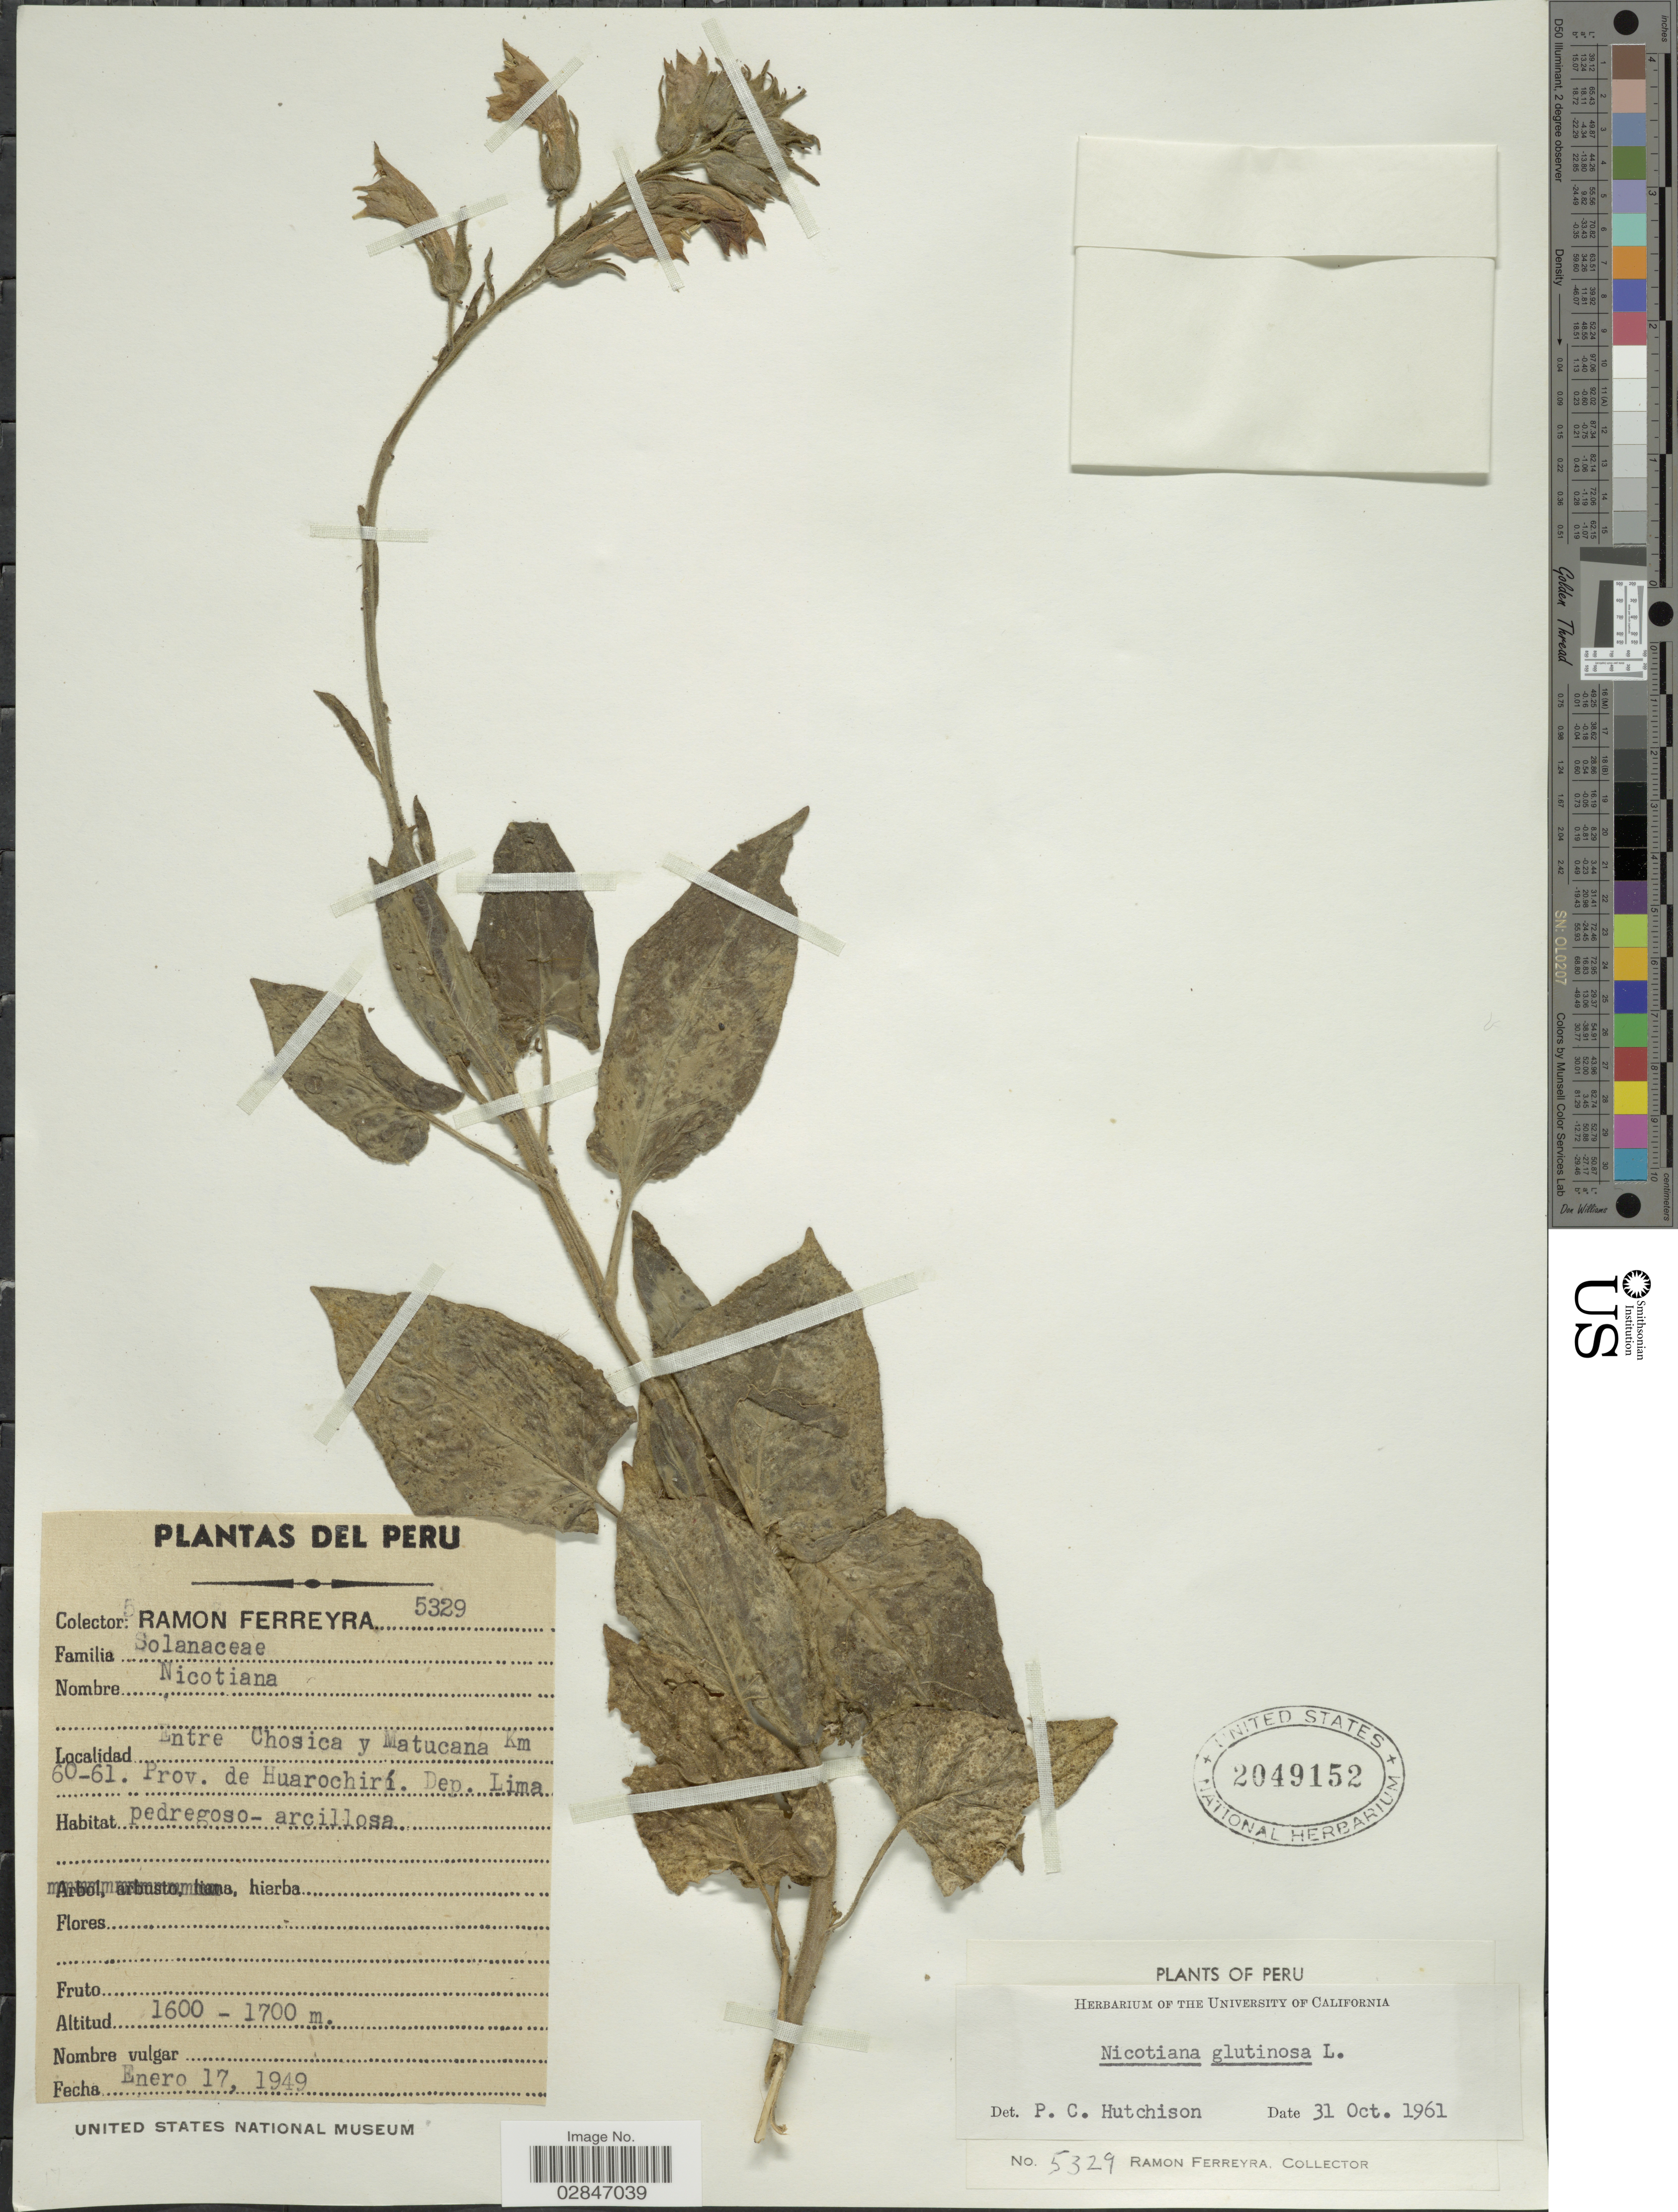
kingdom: Plantae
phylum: Tracheophyta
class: Magnoliopsida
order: Solanales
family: Solanaceae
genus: Nicotiana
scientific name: Nicotiana glutinosa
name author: L.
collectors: R. A. Ferreyra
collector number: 5329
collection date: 1949-01-17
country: Peru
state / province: Lima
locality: Entre Chosica y Matucana Km 60-61, Prov. de Huarochirí, Dep. Lima.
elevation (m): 1600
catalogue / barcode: US 2049152